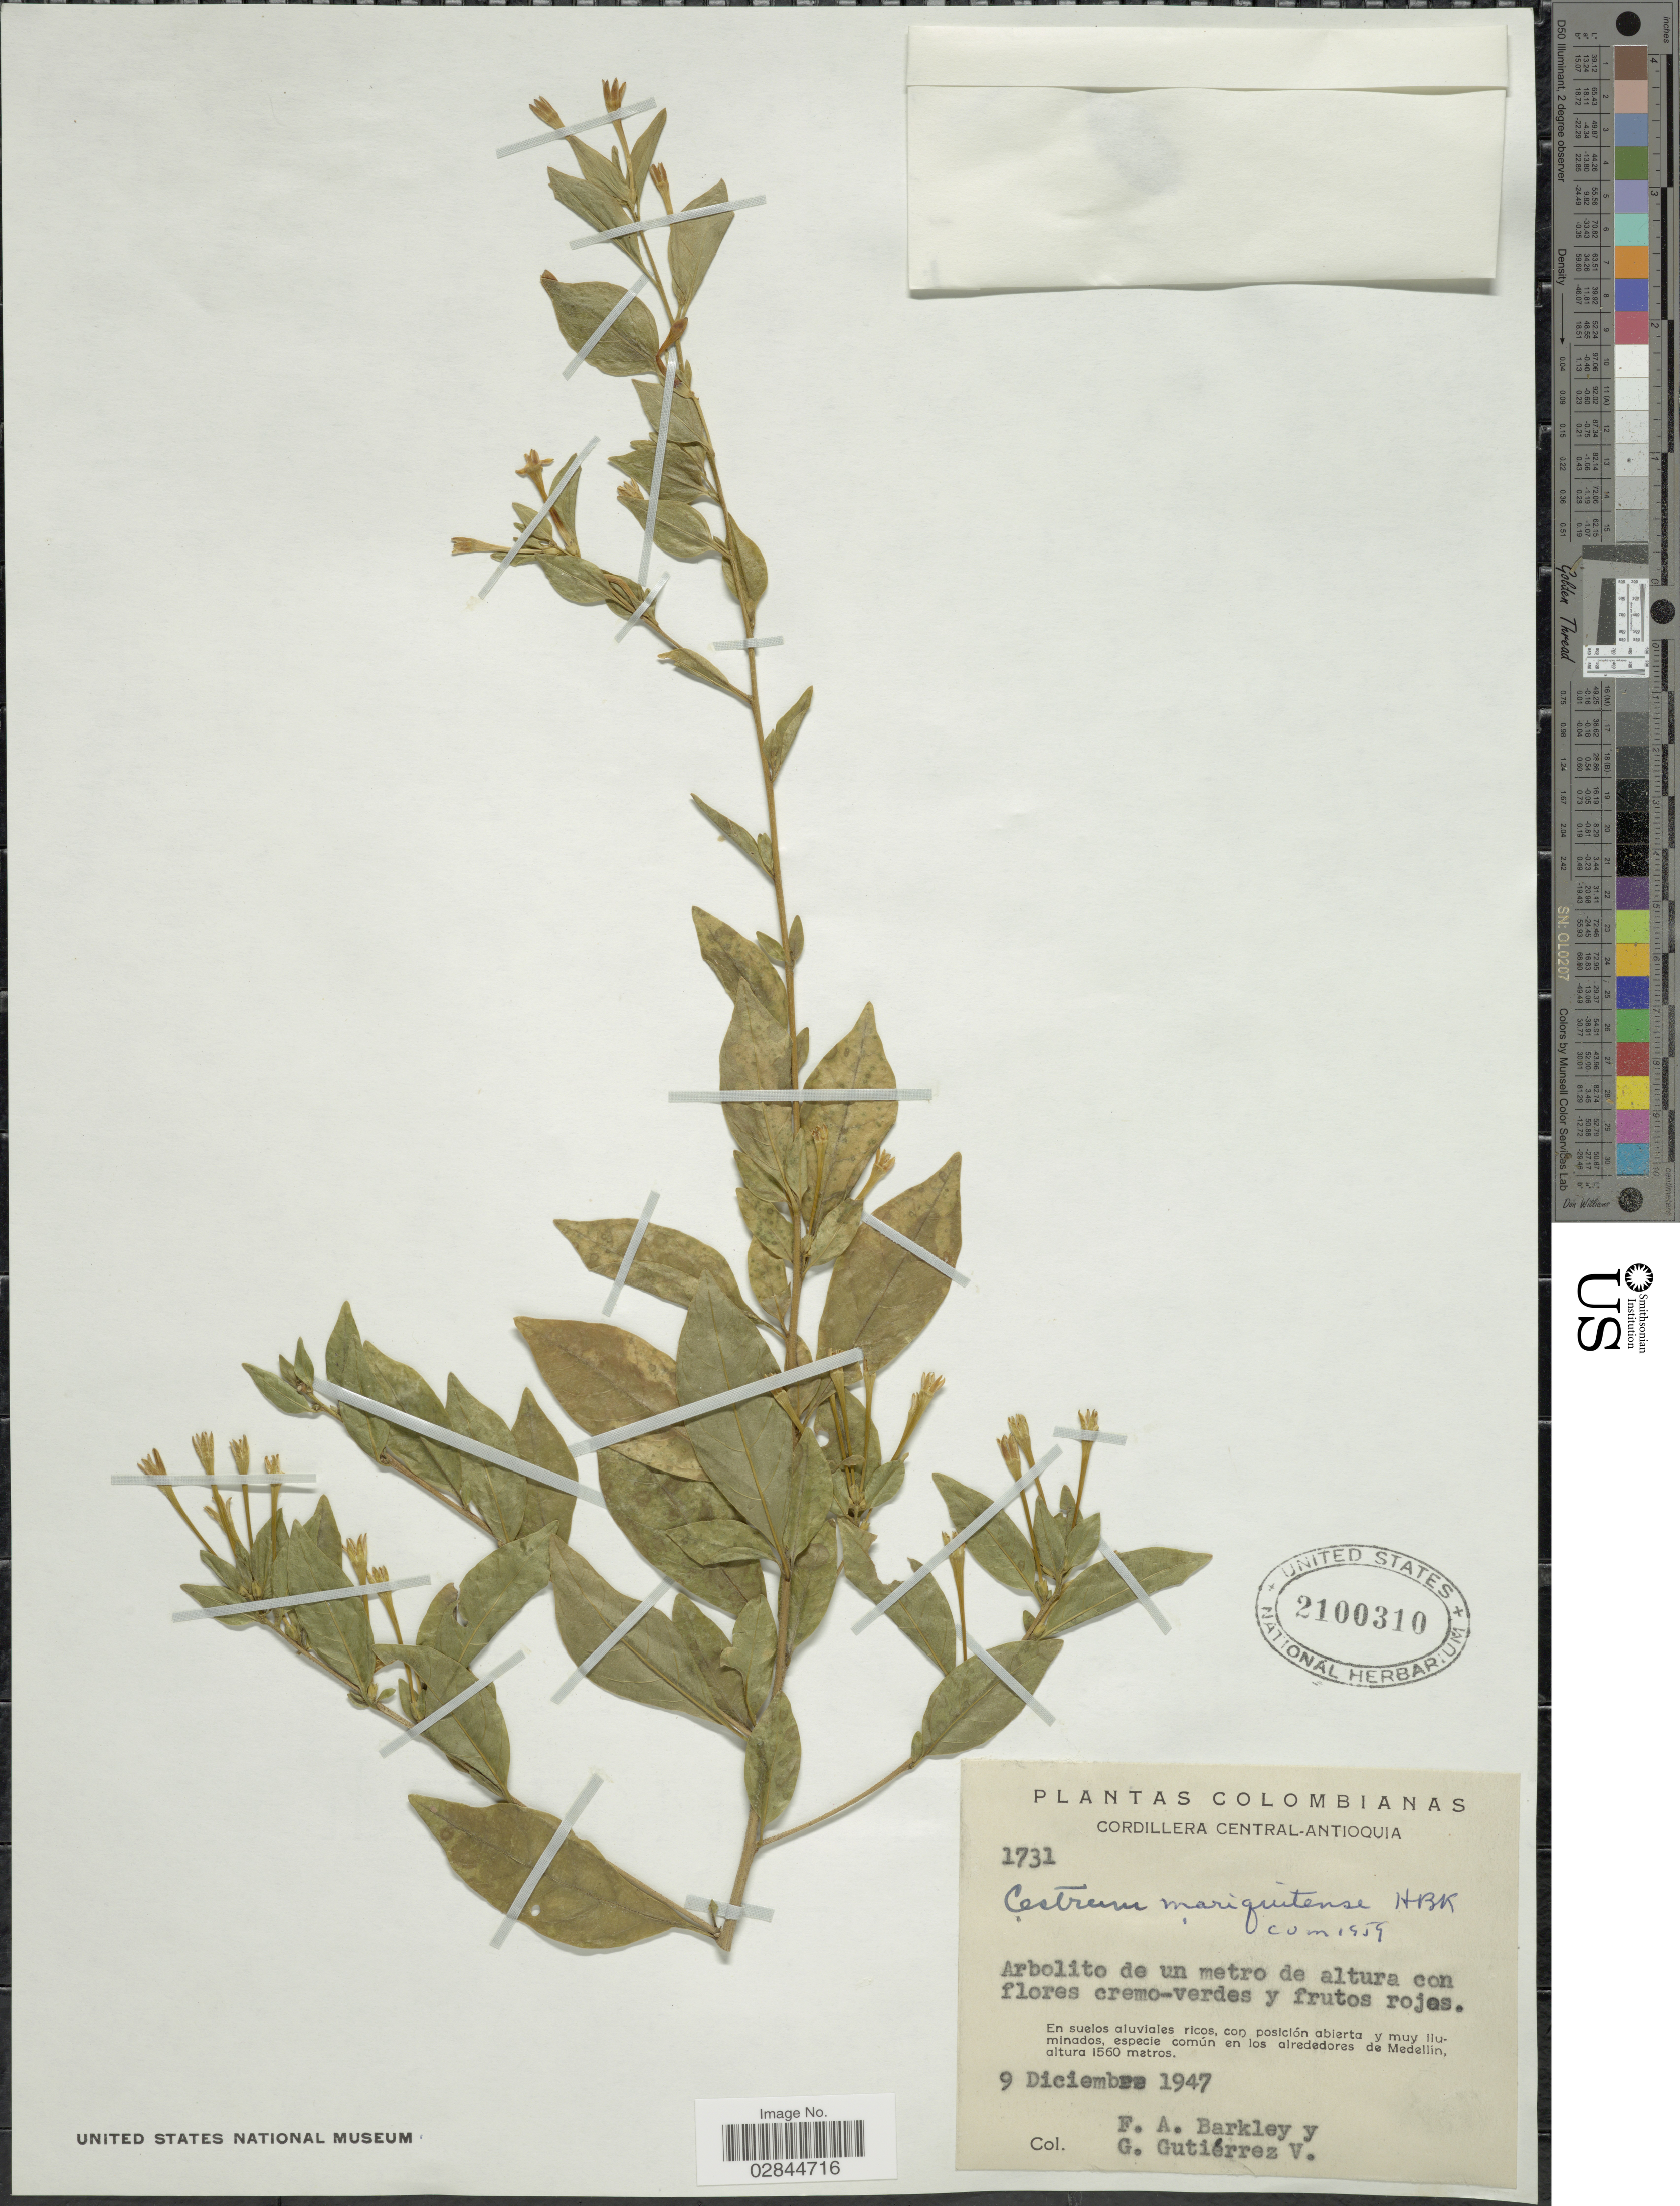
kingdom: Plantae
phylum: Tracheophyta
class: Magnoliopsida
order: Solanales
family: Solanaceae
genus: Cestrum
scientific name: Cestrum mariquitense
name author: Kunth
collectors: F. A. Barkley & G. Gutiérrez V.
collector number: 1731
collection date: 1947-12-09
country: Colombia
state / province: Antioquia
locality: Cordillera Central. En suelos aluviales ricos, con posicíon abierta y muy liuminados especie común en los alrededores de Medellin.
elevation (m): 1560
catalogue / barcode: US 2100310